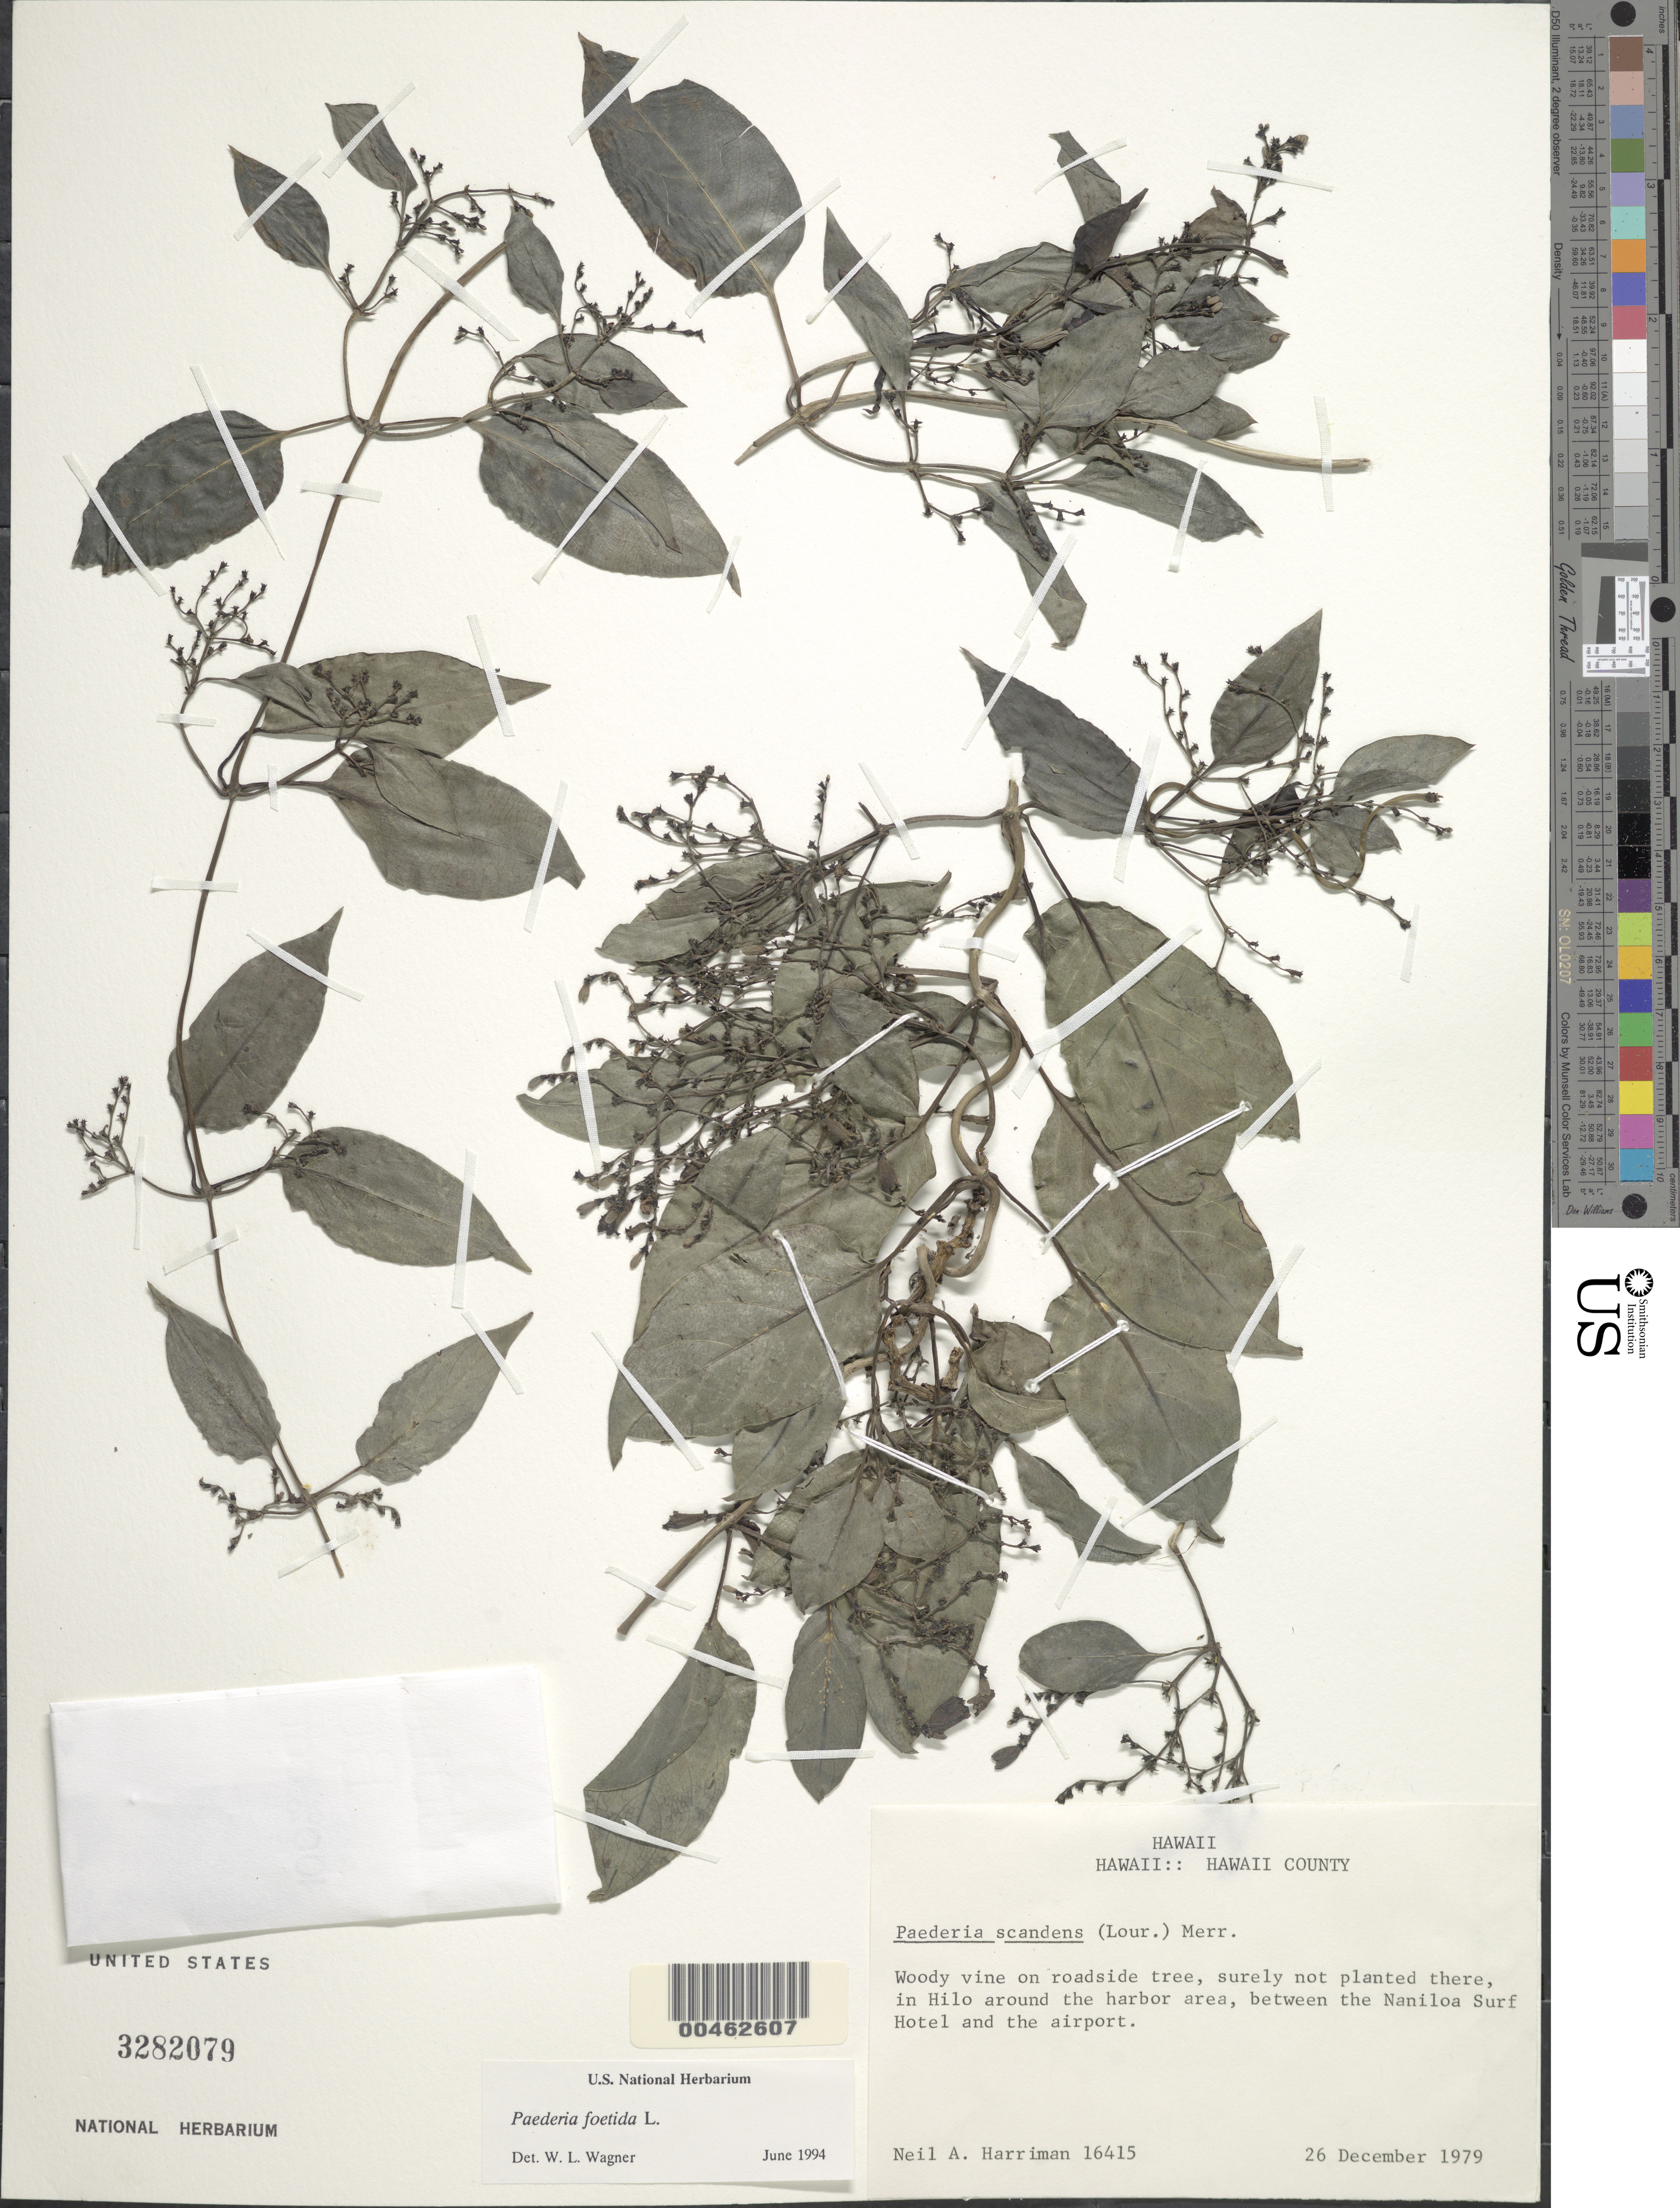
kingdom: Plantae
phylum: Tracheophyta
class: Magnoliopsida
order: Gentianales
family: Rubiaceae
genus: Paederia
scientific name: Paederia foetida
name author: L.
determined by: Wagner, W. L., (BOT), Smithsonian Institution - National Museum of Natural History (UNITED STATES)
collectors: N. A. Harriman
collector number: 16415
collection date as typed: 26 Dec 1979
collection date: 1979-12-26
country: United States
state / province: Hawaii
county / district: Hawaii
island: Hawaii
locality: Hawaii County, in Hilo around the harbor area, between the Naniloa Surf Hotel and the airport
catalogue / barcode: US 3282079